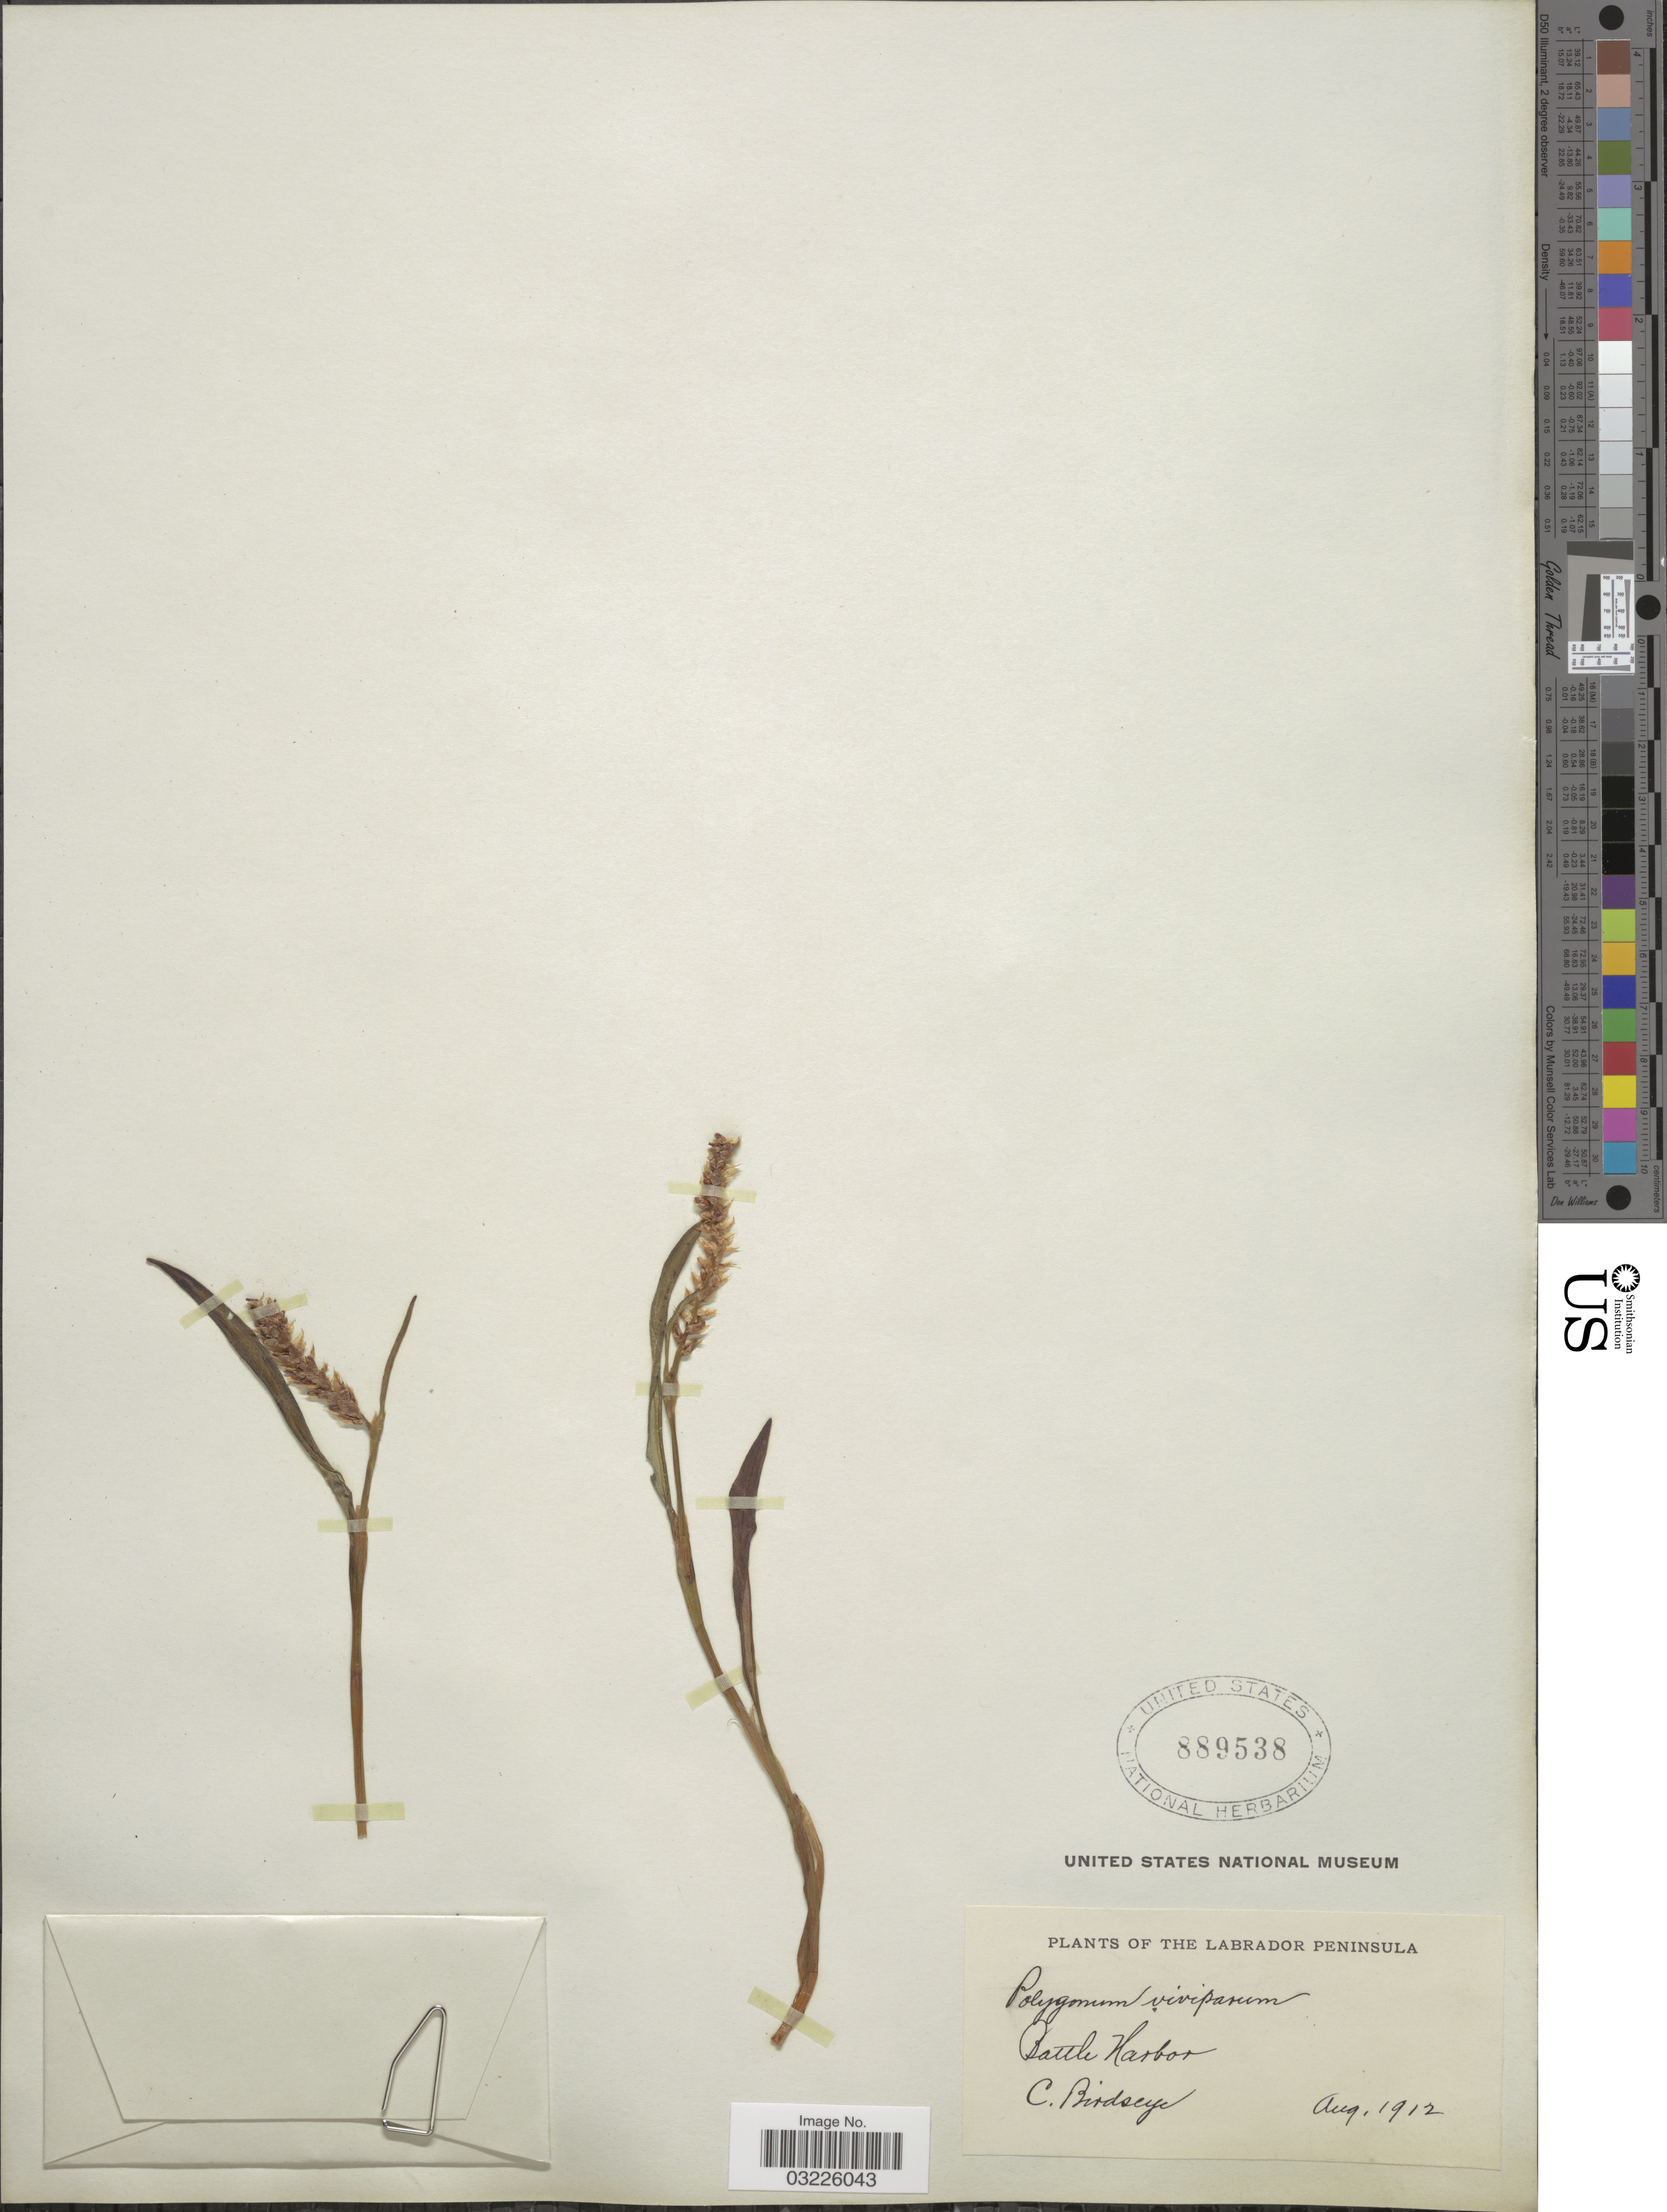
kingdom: Plantae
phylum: Tracheophyta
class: Magnoliopsida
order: Caryophyllales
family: Polygonaceae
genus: Bistorta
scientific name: Bistorta vivipara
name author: (L.) Delarbre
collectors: C. Birdseye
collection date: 1912-08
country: Canada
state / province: Newfoundland and Labrador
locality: Labrador Peninsula. Battle Harbor.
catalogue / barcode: US 889538